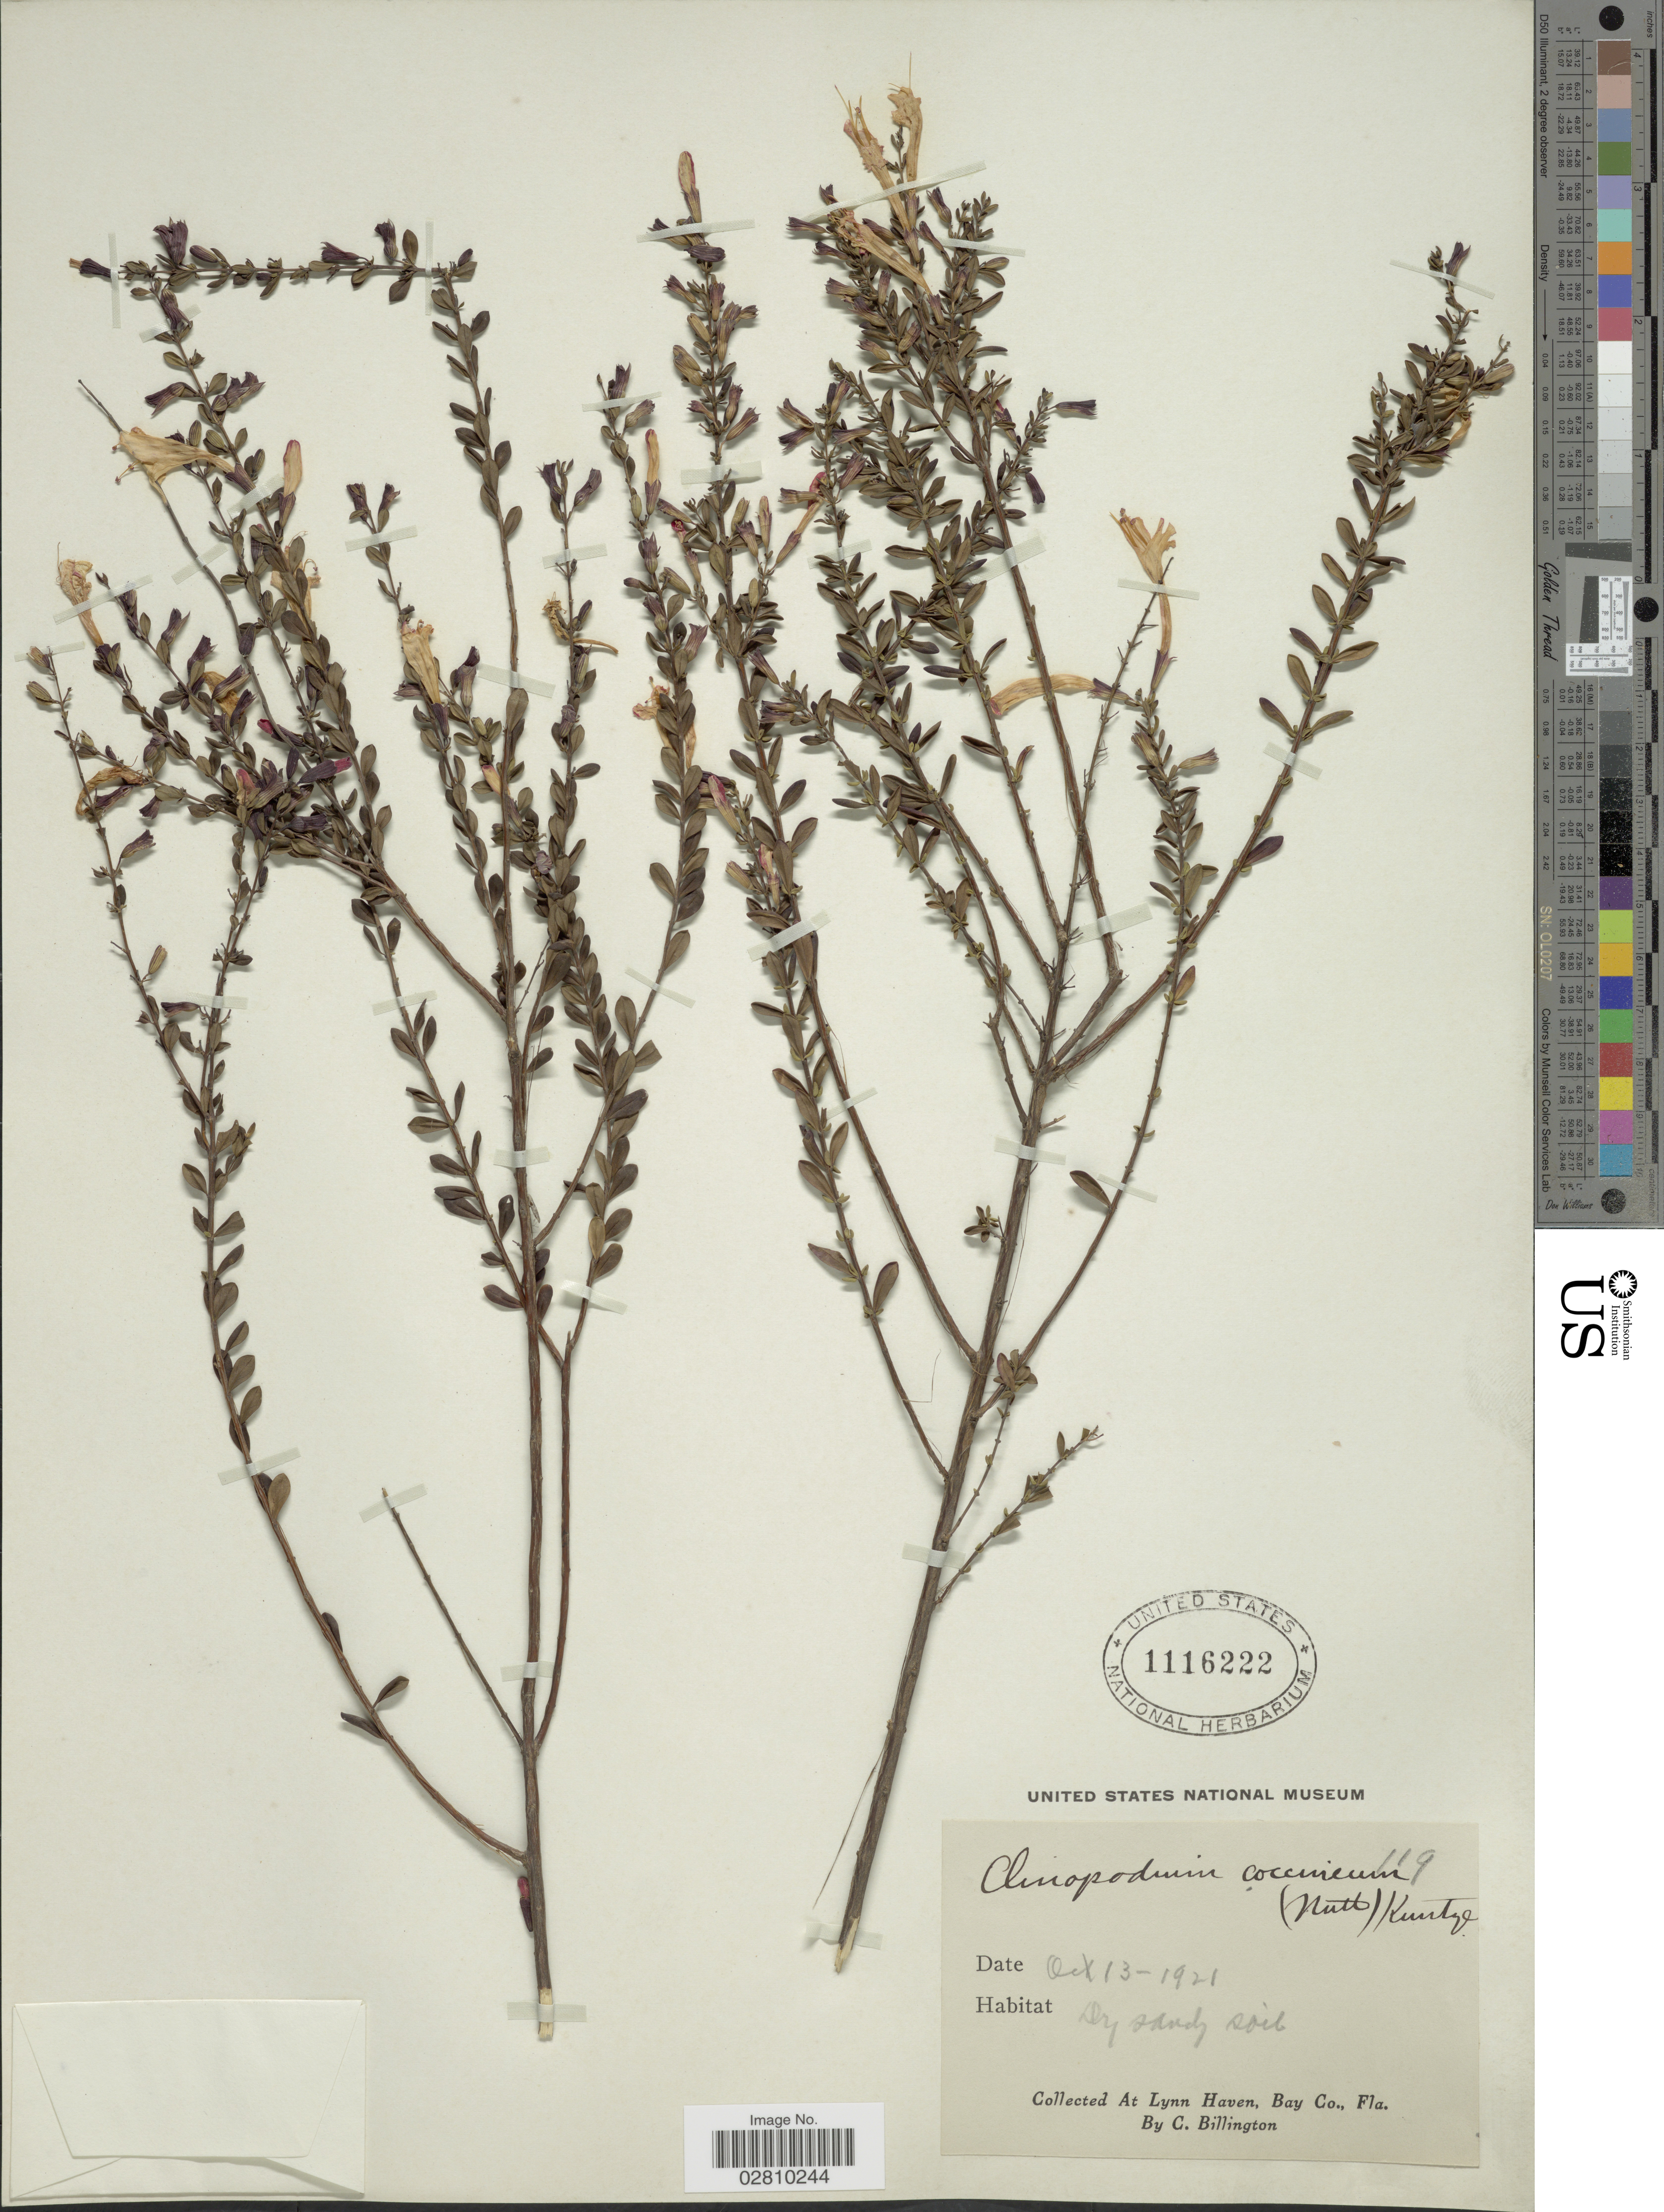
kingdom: Plantae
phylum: Tracheophyta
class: Magnoliopsida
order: Lamiales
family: Lamiaceae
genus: Clinopodium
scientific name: Clinopodium coccineum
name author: (Nutt. ex Hook.) Kuntze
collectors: C. Billington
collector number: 119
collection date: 1921-10-13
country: United States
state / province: Florida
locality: At Lynn Haven, Bay Co., Fla.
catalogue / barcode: US 1116222